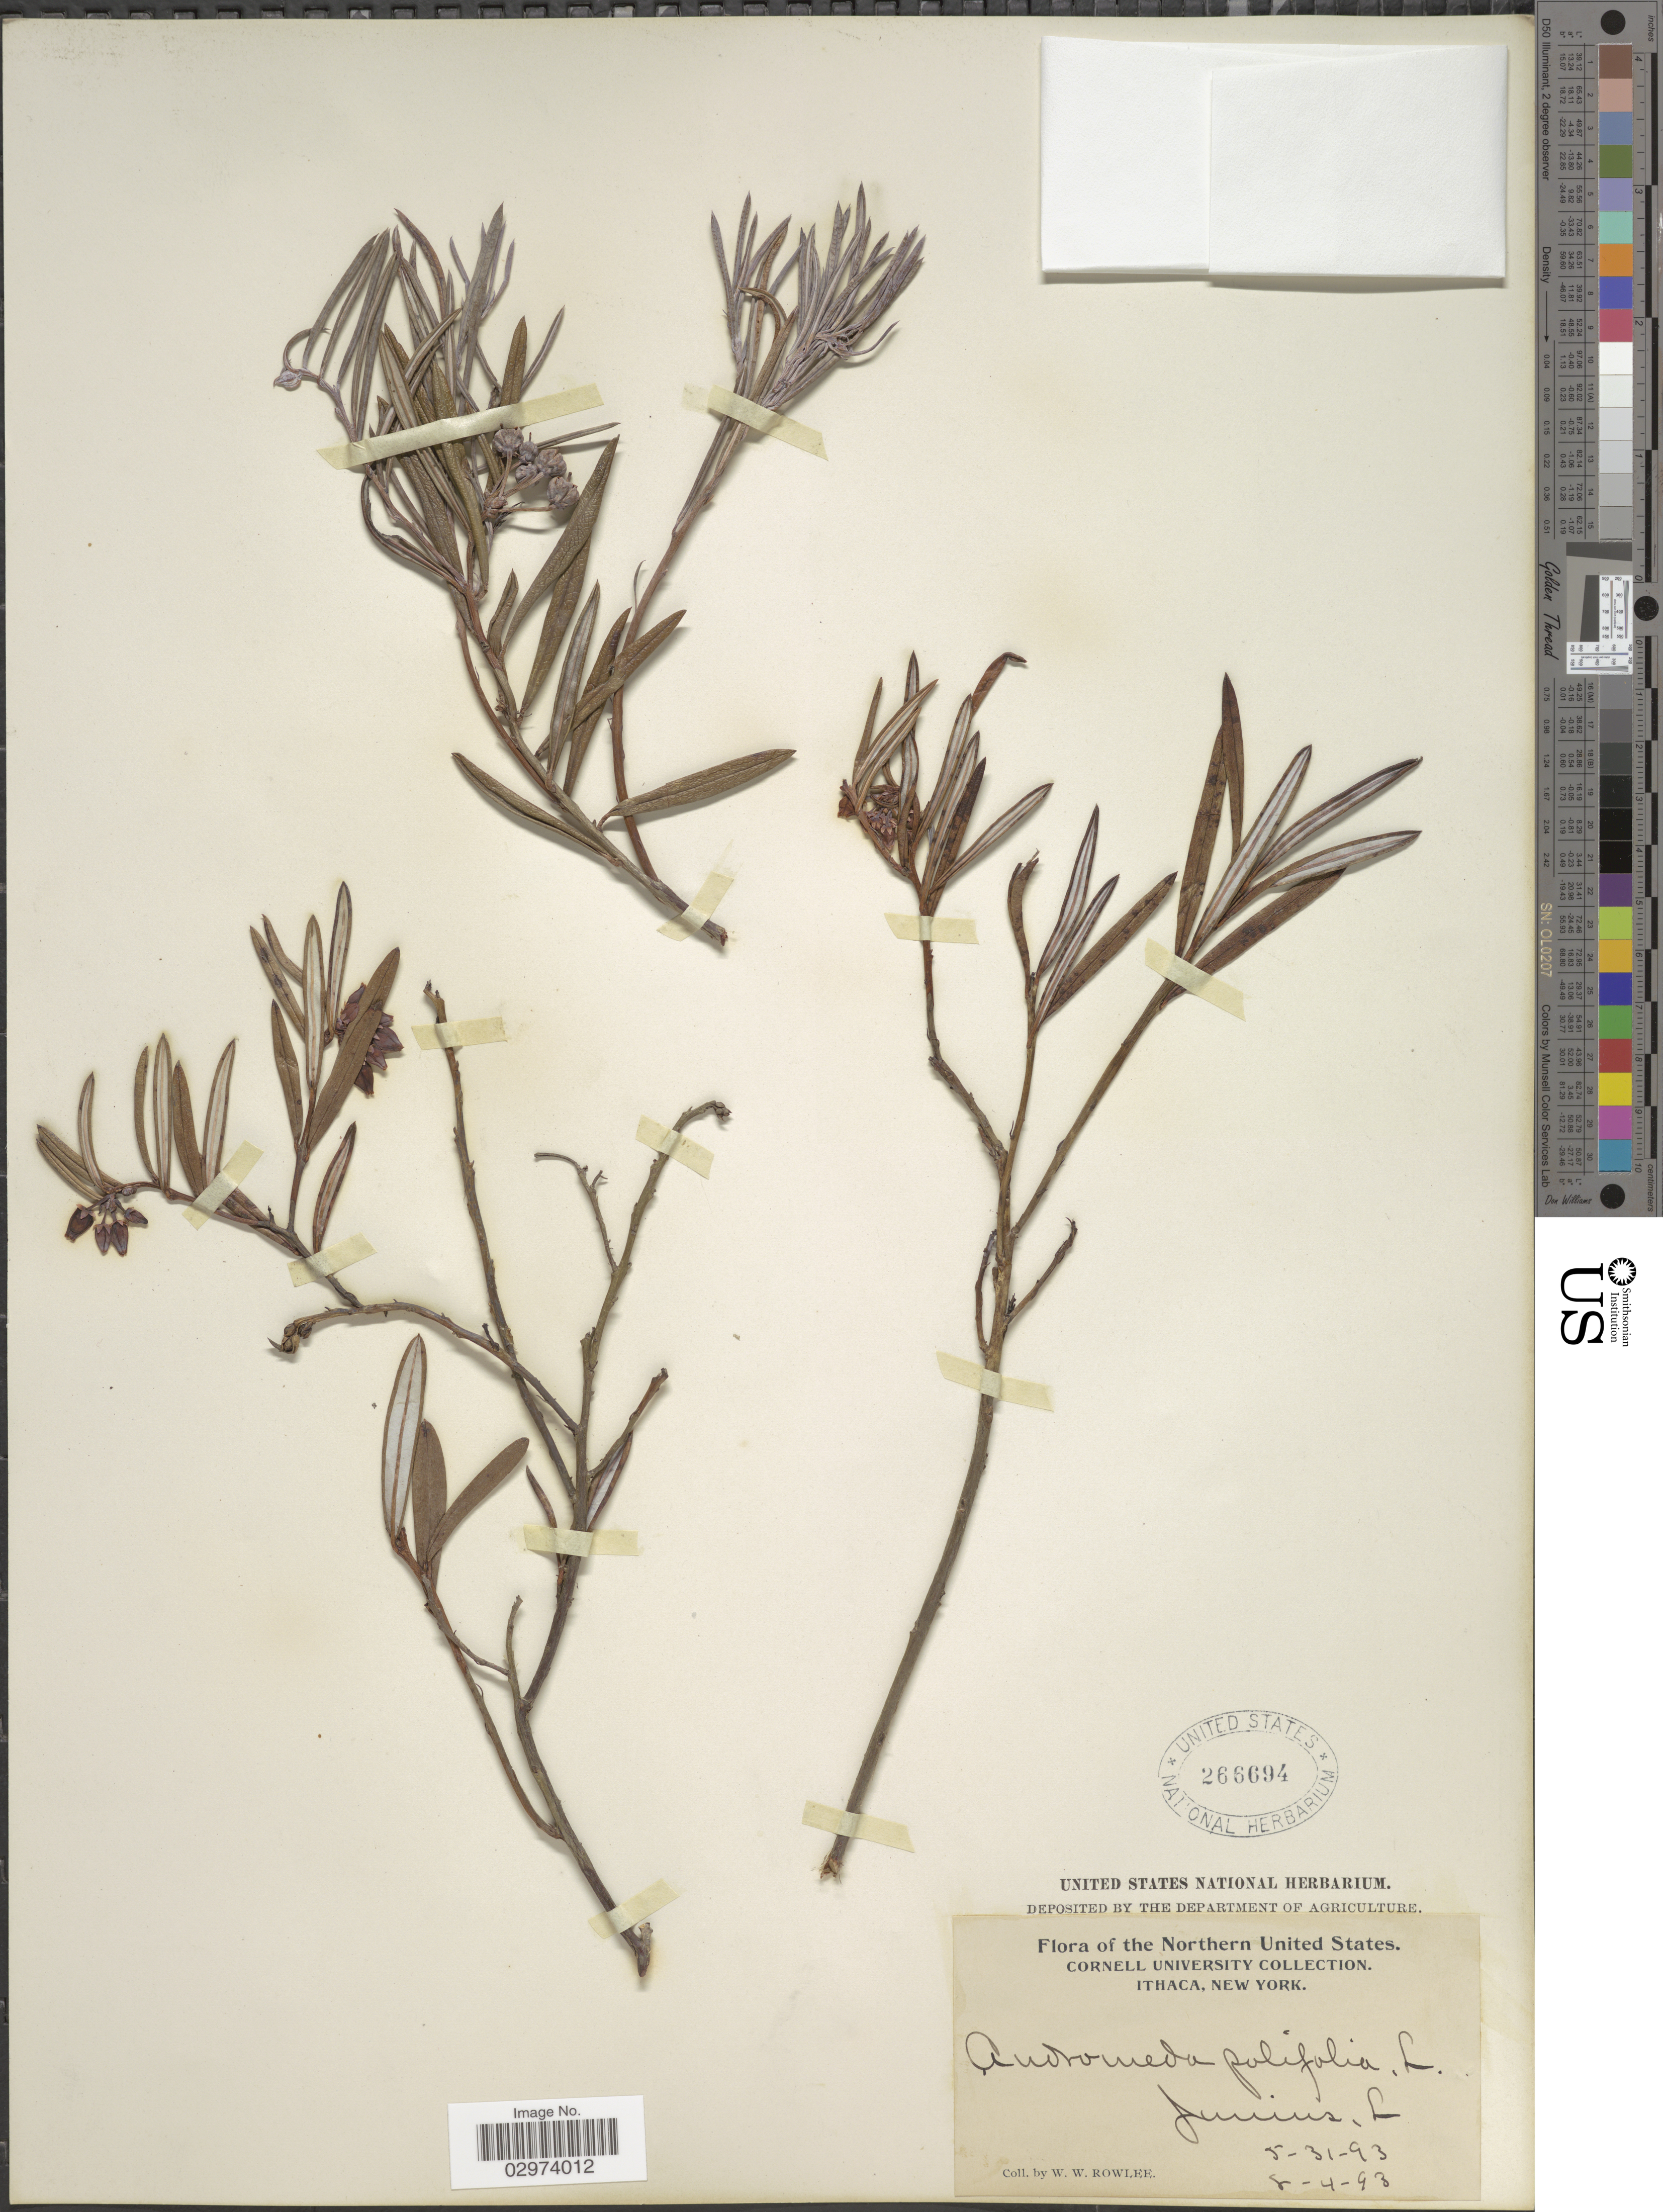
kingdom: Plantae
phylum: Tracheophyta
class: Magnoliopsida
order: Ericales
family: Ericaceae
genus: Andromeda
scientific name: Andromeda polifolia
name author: L.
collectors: W. W. Rowlee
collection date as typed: Transcribed d/m/y: 31/5/93 to 4/8/93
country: United States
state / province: New York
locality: Northern United States. Ithaca. [illegible text], L.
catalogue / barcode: US 266694